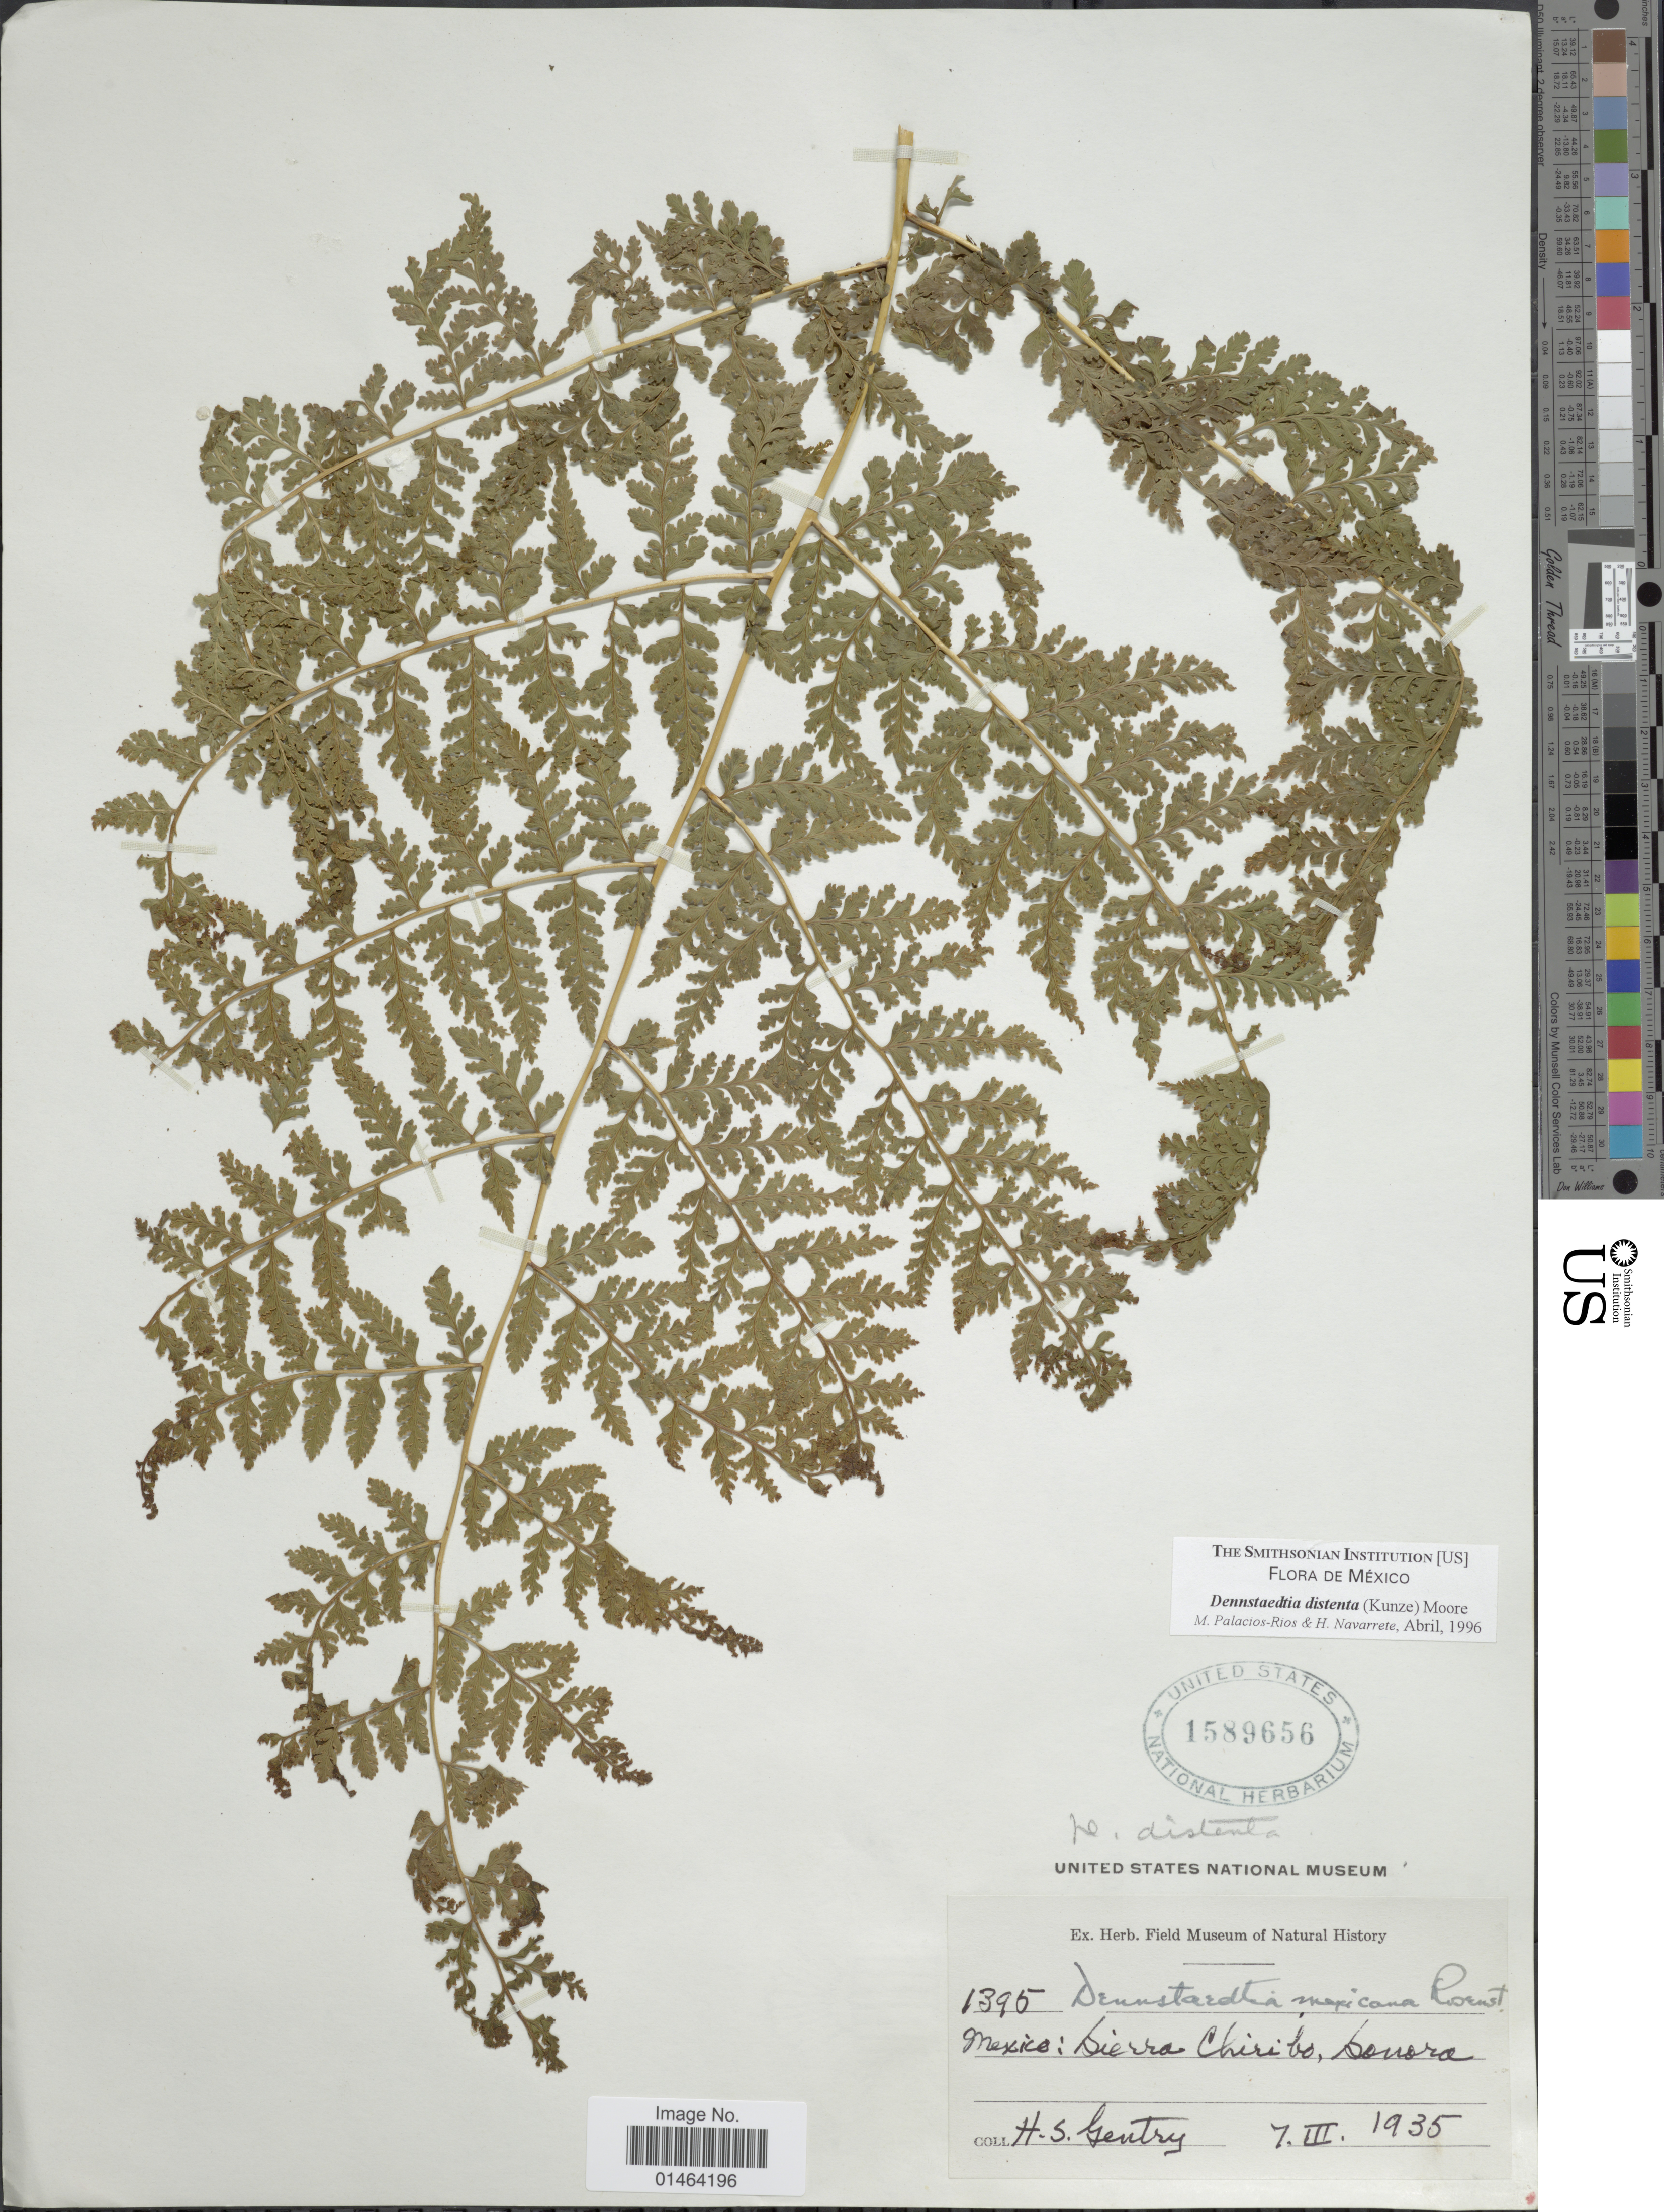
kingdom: Plantae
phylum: Tracheophyta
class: Polypodiopsida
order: Polypodiales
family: Dennstaedtiaceae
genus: Dennstaedtia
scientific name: Dennstaedtia distenta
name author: (Kunze) T. Moore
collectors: H. S. Gentry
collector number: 1395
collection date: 1935-03-07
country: Mexico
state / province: Sonora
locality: Sierra Chiribo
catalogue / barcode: US 1589656